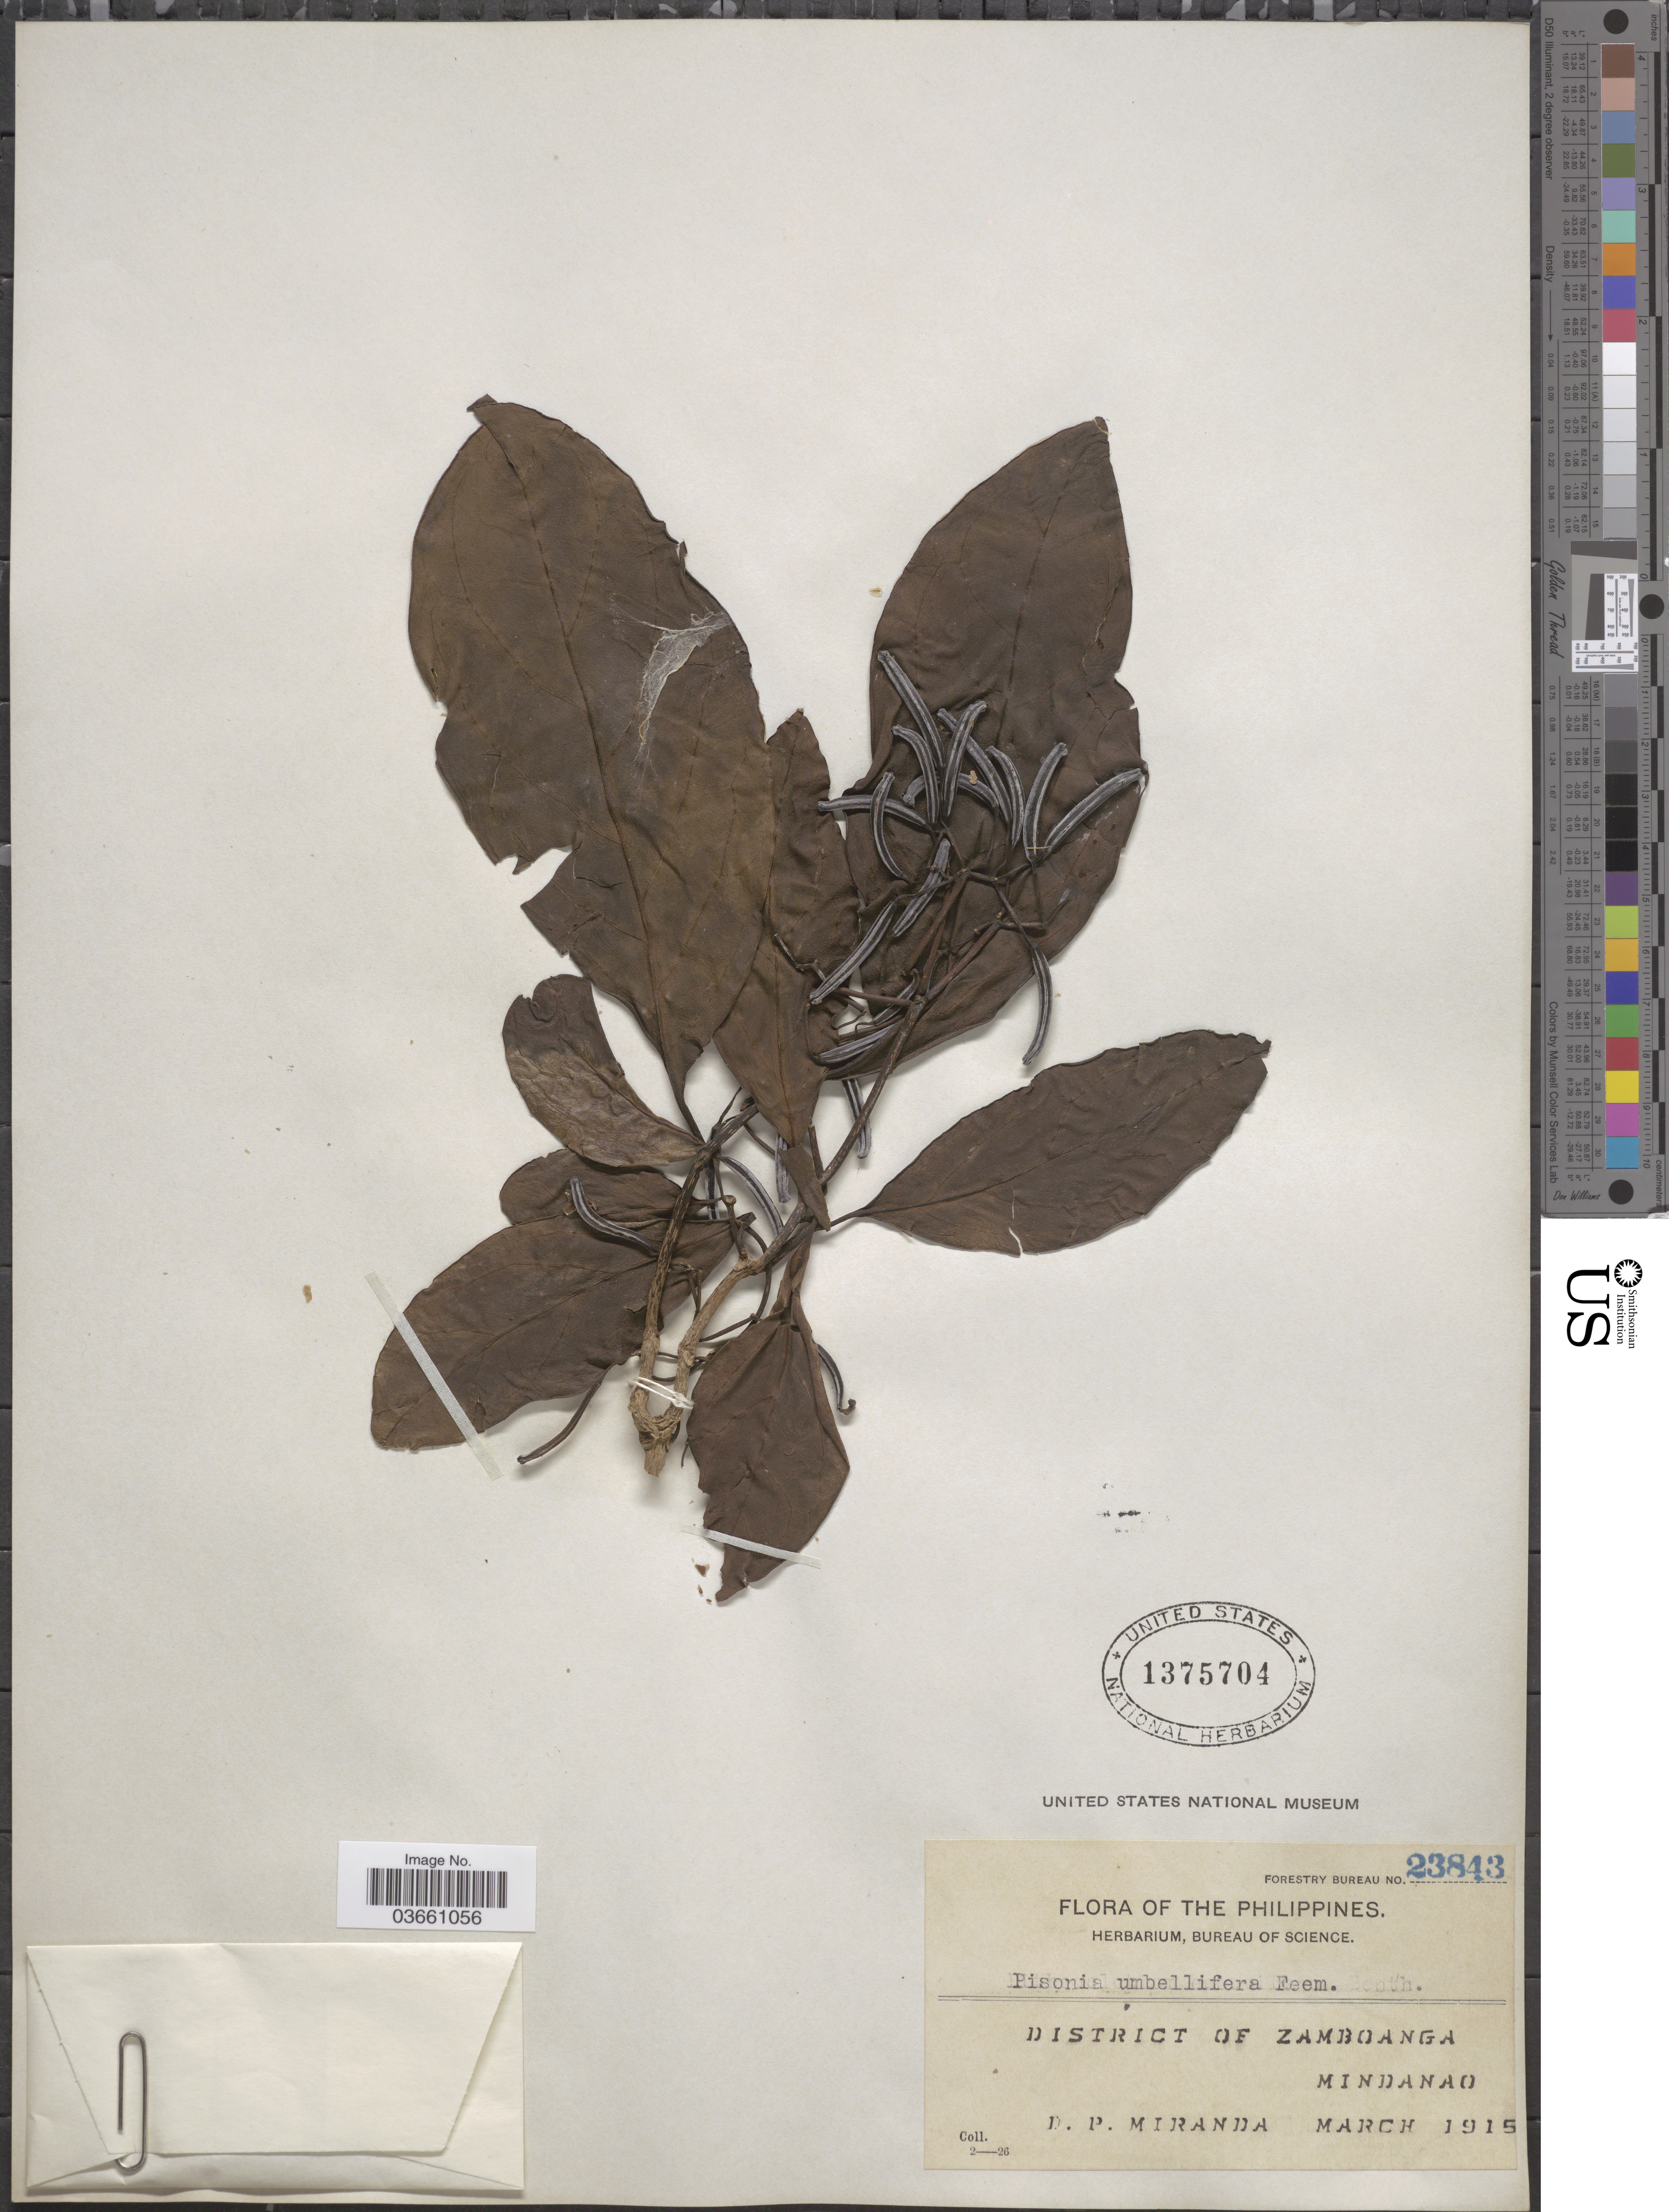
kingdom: Plantae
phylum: Tracheophyta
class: Magnoliopsida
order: Caryophyllales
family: Nyctaginaceae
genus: Pisonia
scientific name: Pisonia umbellifera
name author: (J.R. Forst. & G. Forst.) Seem.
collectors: D. P. Miranda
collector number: Forestry Bureau 23843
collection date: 1915-03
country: Philippines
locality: District of Zamboanga. Mindanao.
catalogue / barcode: US 1375704